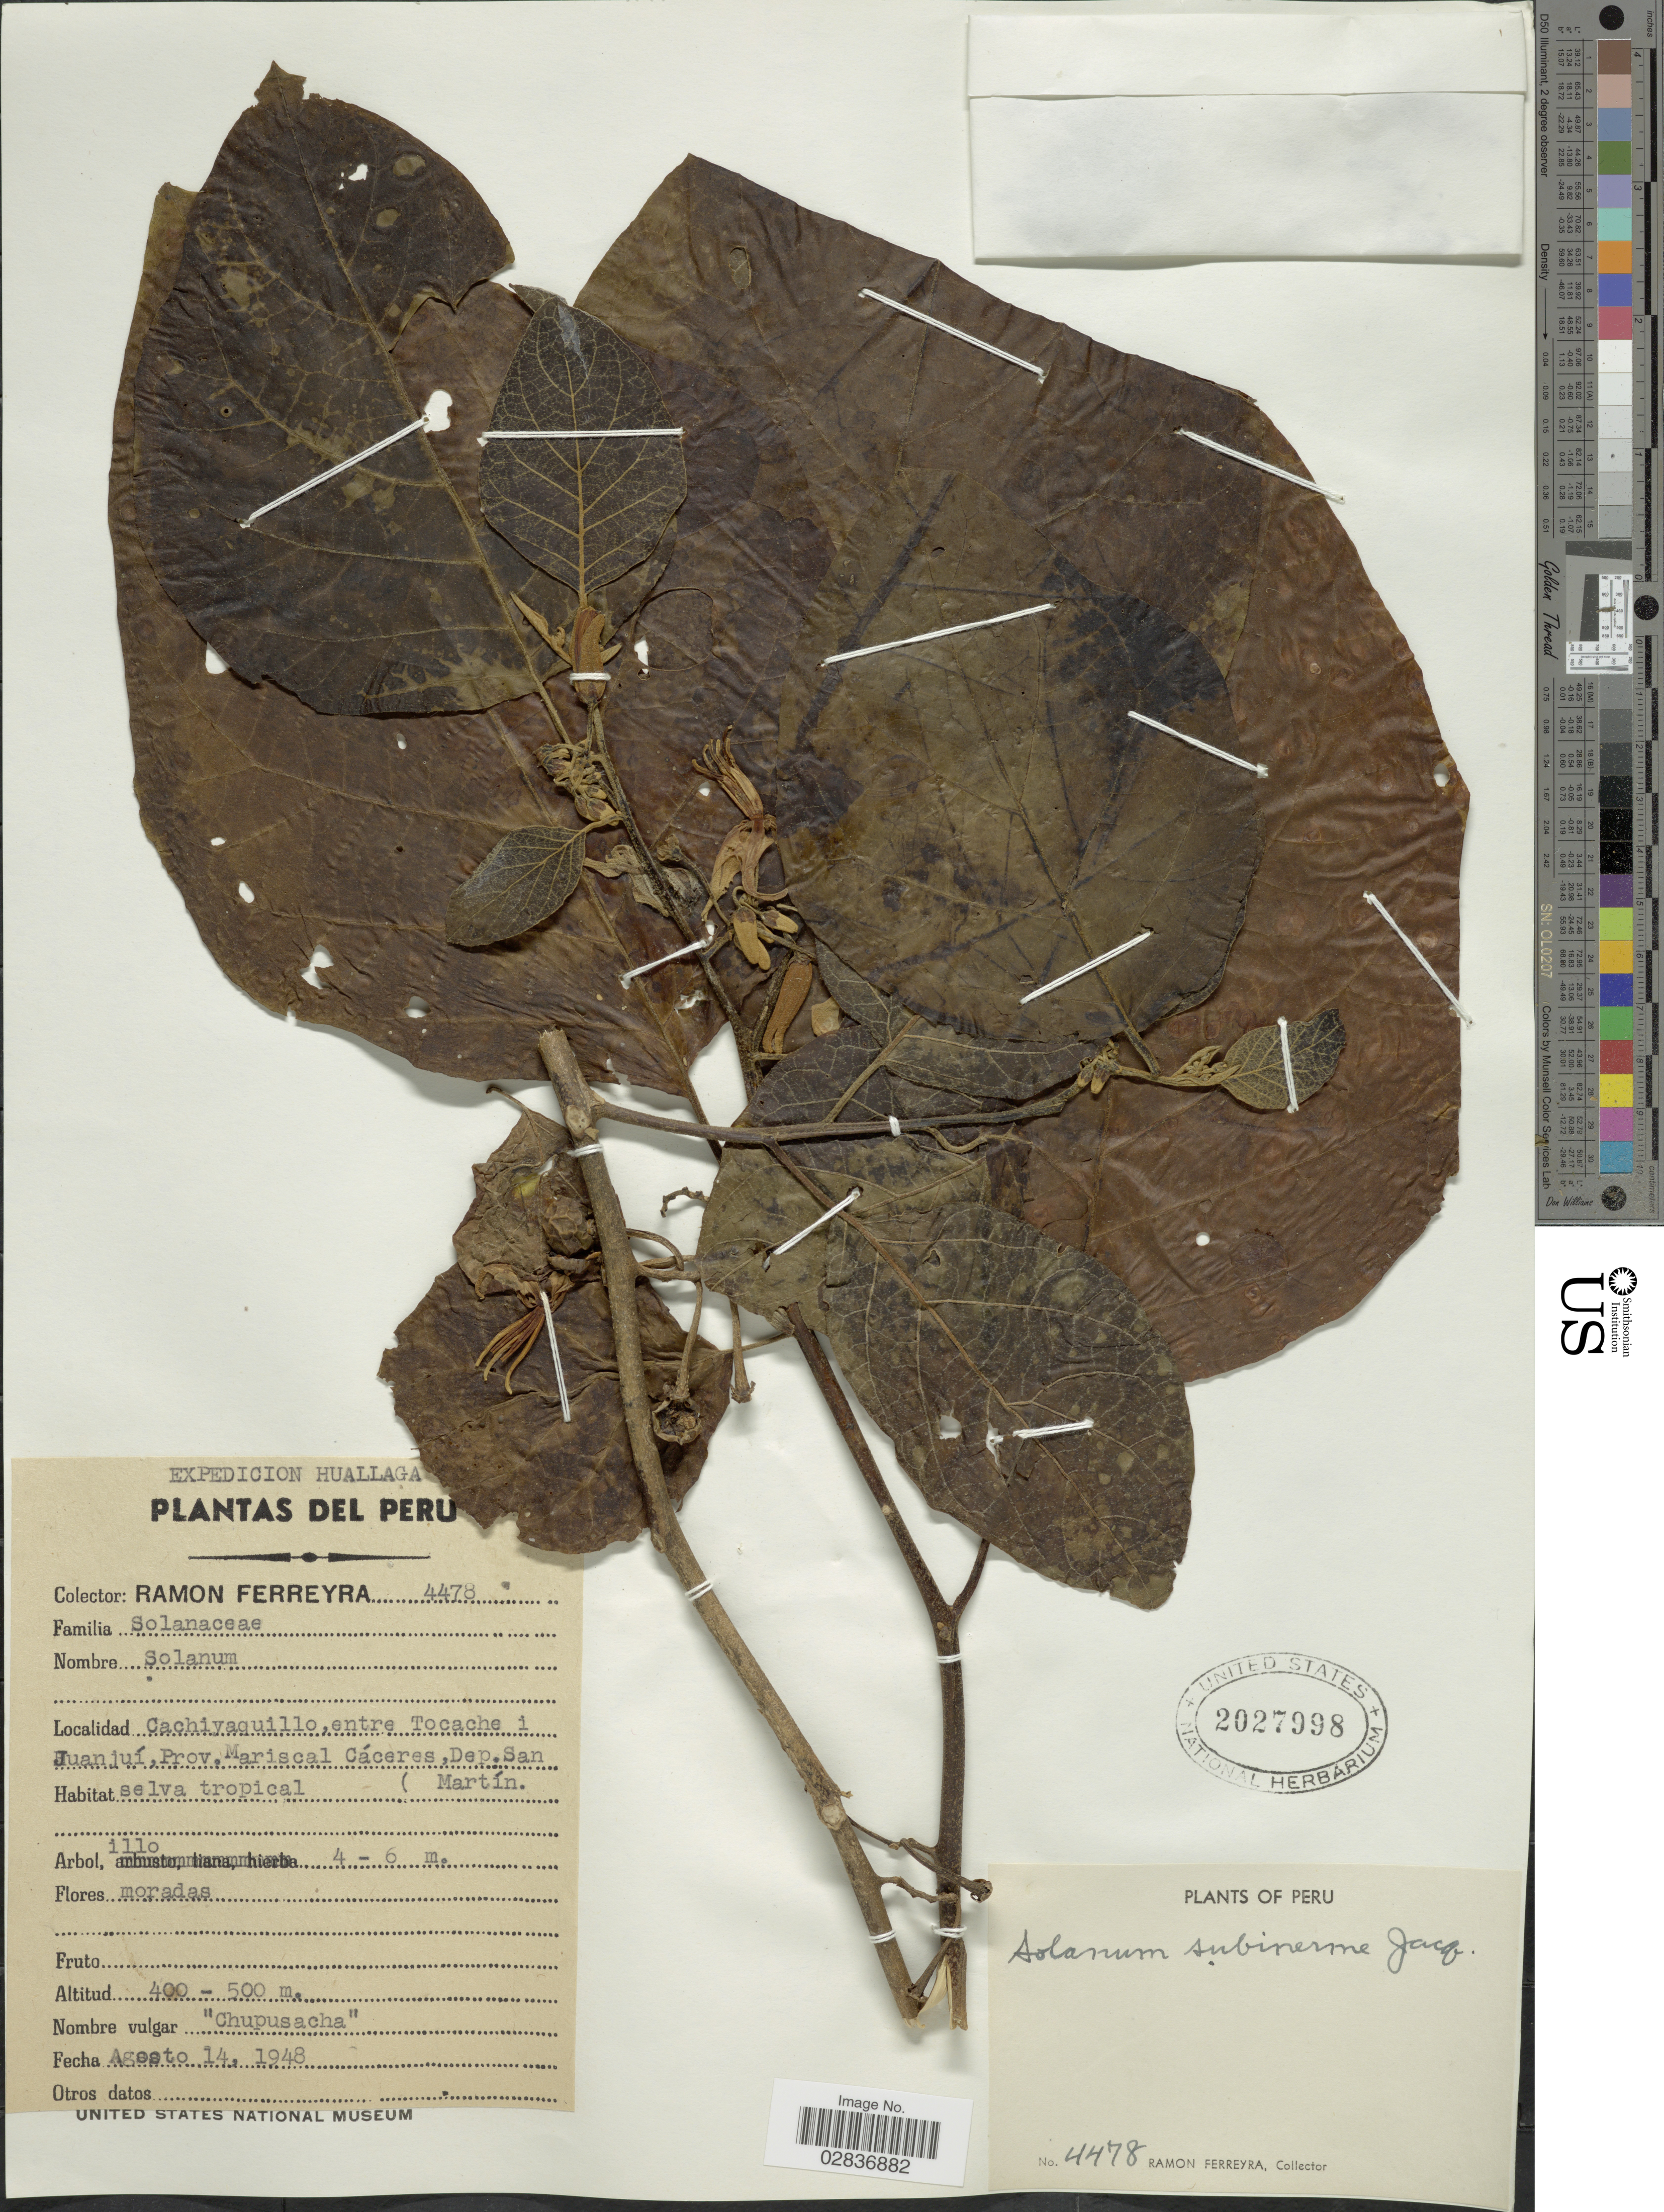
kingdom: Plantae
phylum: Tracheophyta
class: Magnoliopsida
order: Solanales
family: Solanaceae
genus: Solanum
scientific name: Solanum subinerme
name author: Jacq.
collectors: R. A. Ferreyra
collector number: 4478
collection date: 1948-08-14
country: Peru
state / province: San Martín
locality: Cachiyaquillo, entre Tocache i Juanjuí, Prov. Mariscal Cáceres, Dep. San Martín.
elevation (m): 400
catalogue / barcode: US 2027998